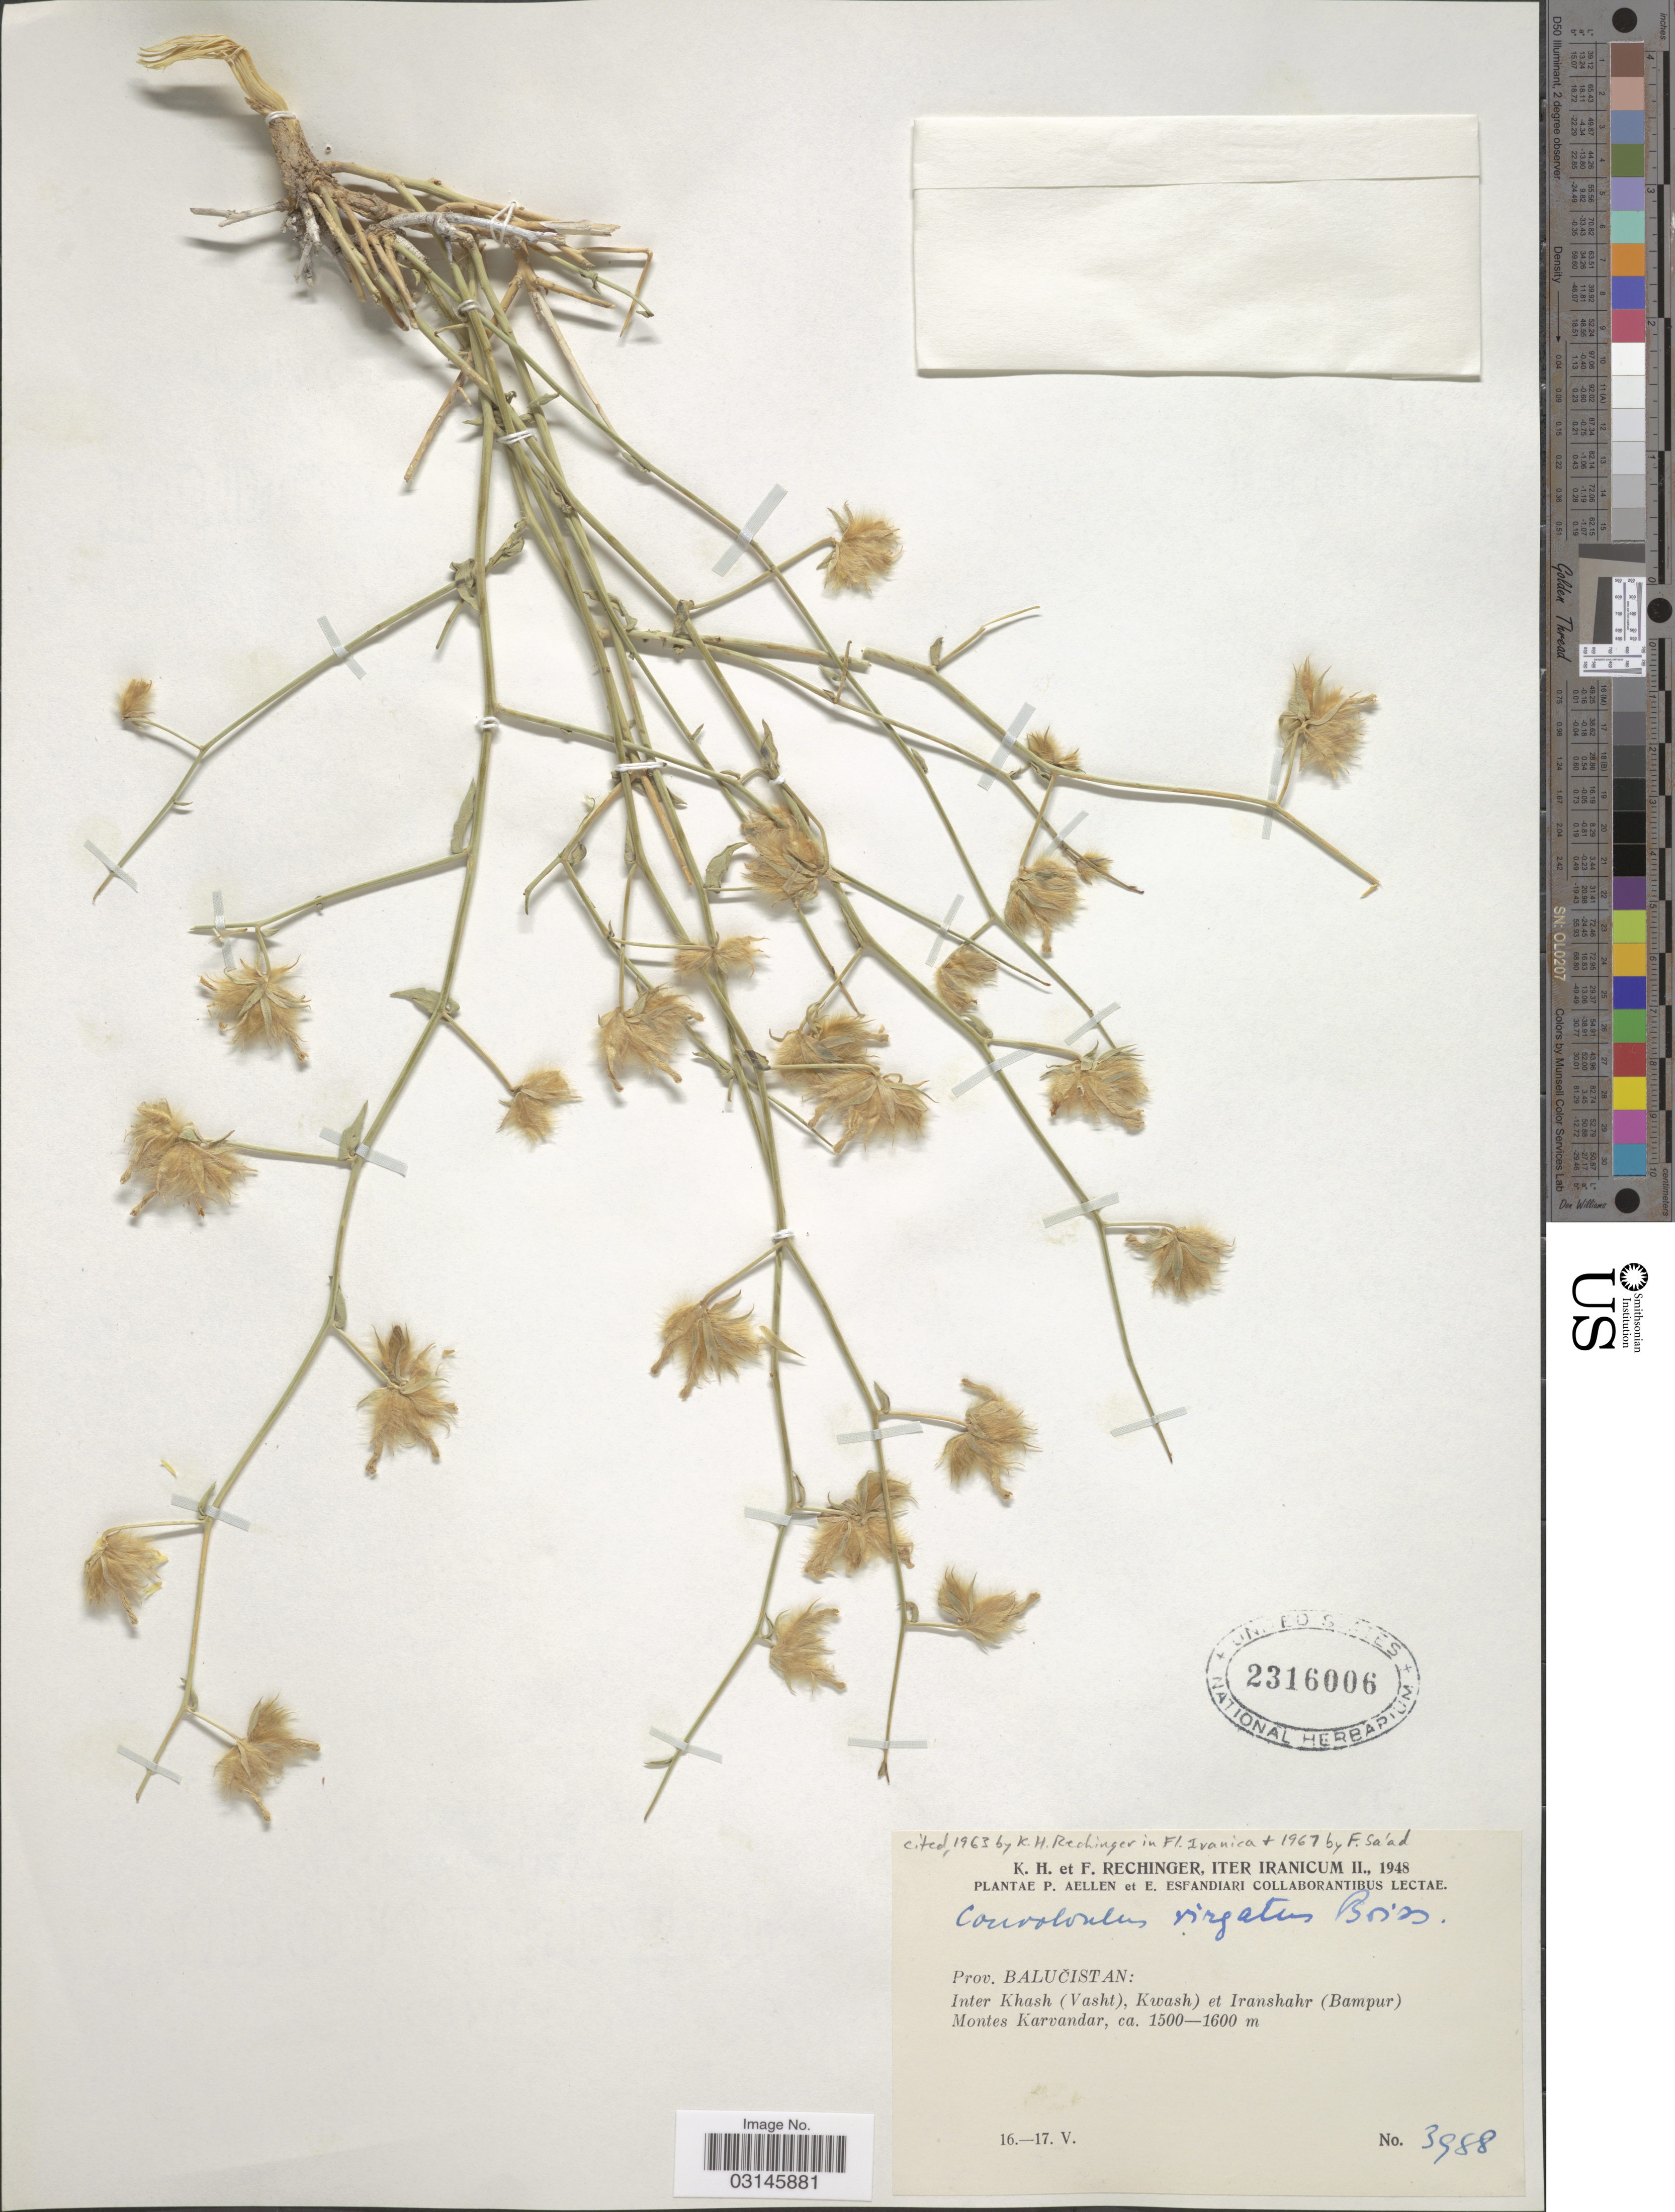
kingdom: Plantae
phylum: Tracheophyta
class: Magnoliopsida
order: Solanales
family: Convolvulaceae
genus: Convolvulus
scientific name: Convolvulus virgatus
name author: Boiss.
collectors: P. Aellen, E. Esfandiari, K. H. Rechinger & F. Rechinger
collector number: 3988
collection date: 1948-05-16/1948-05-17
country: Iran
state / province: Sistan and Baluchistan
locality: Iter Iranicum II, Inter Khash (Vasht), Kwash) et Iranshahr (Bampur), Montes Karvandar.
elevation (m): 1500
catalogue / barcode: US 2316006